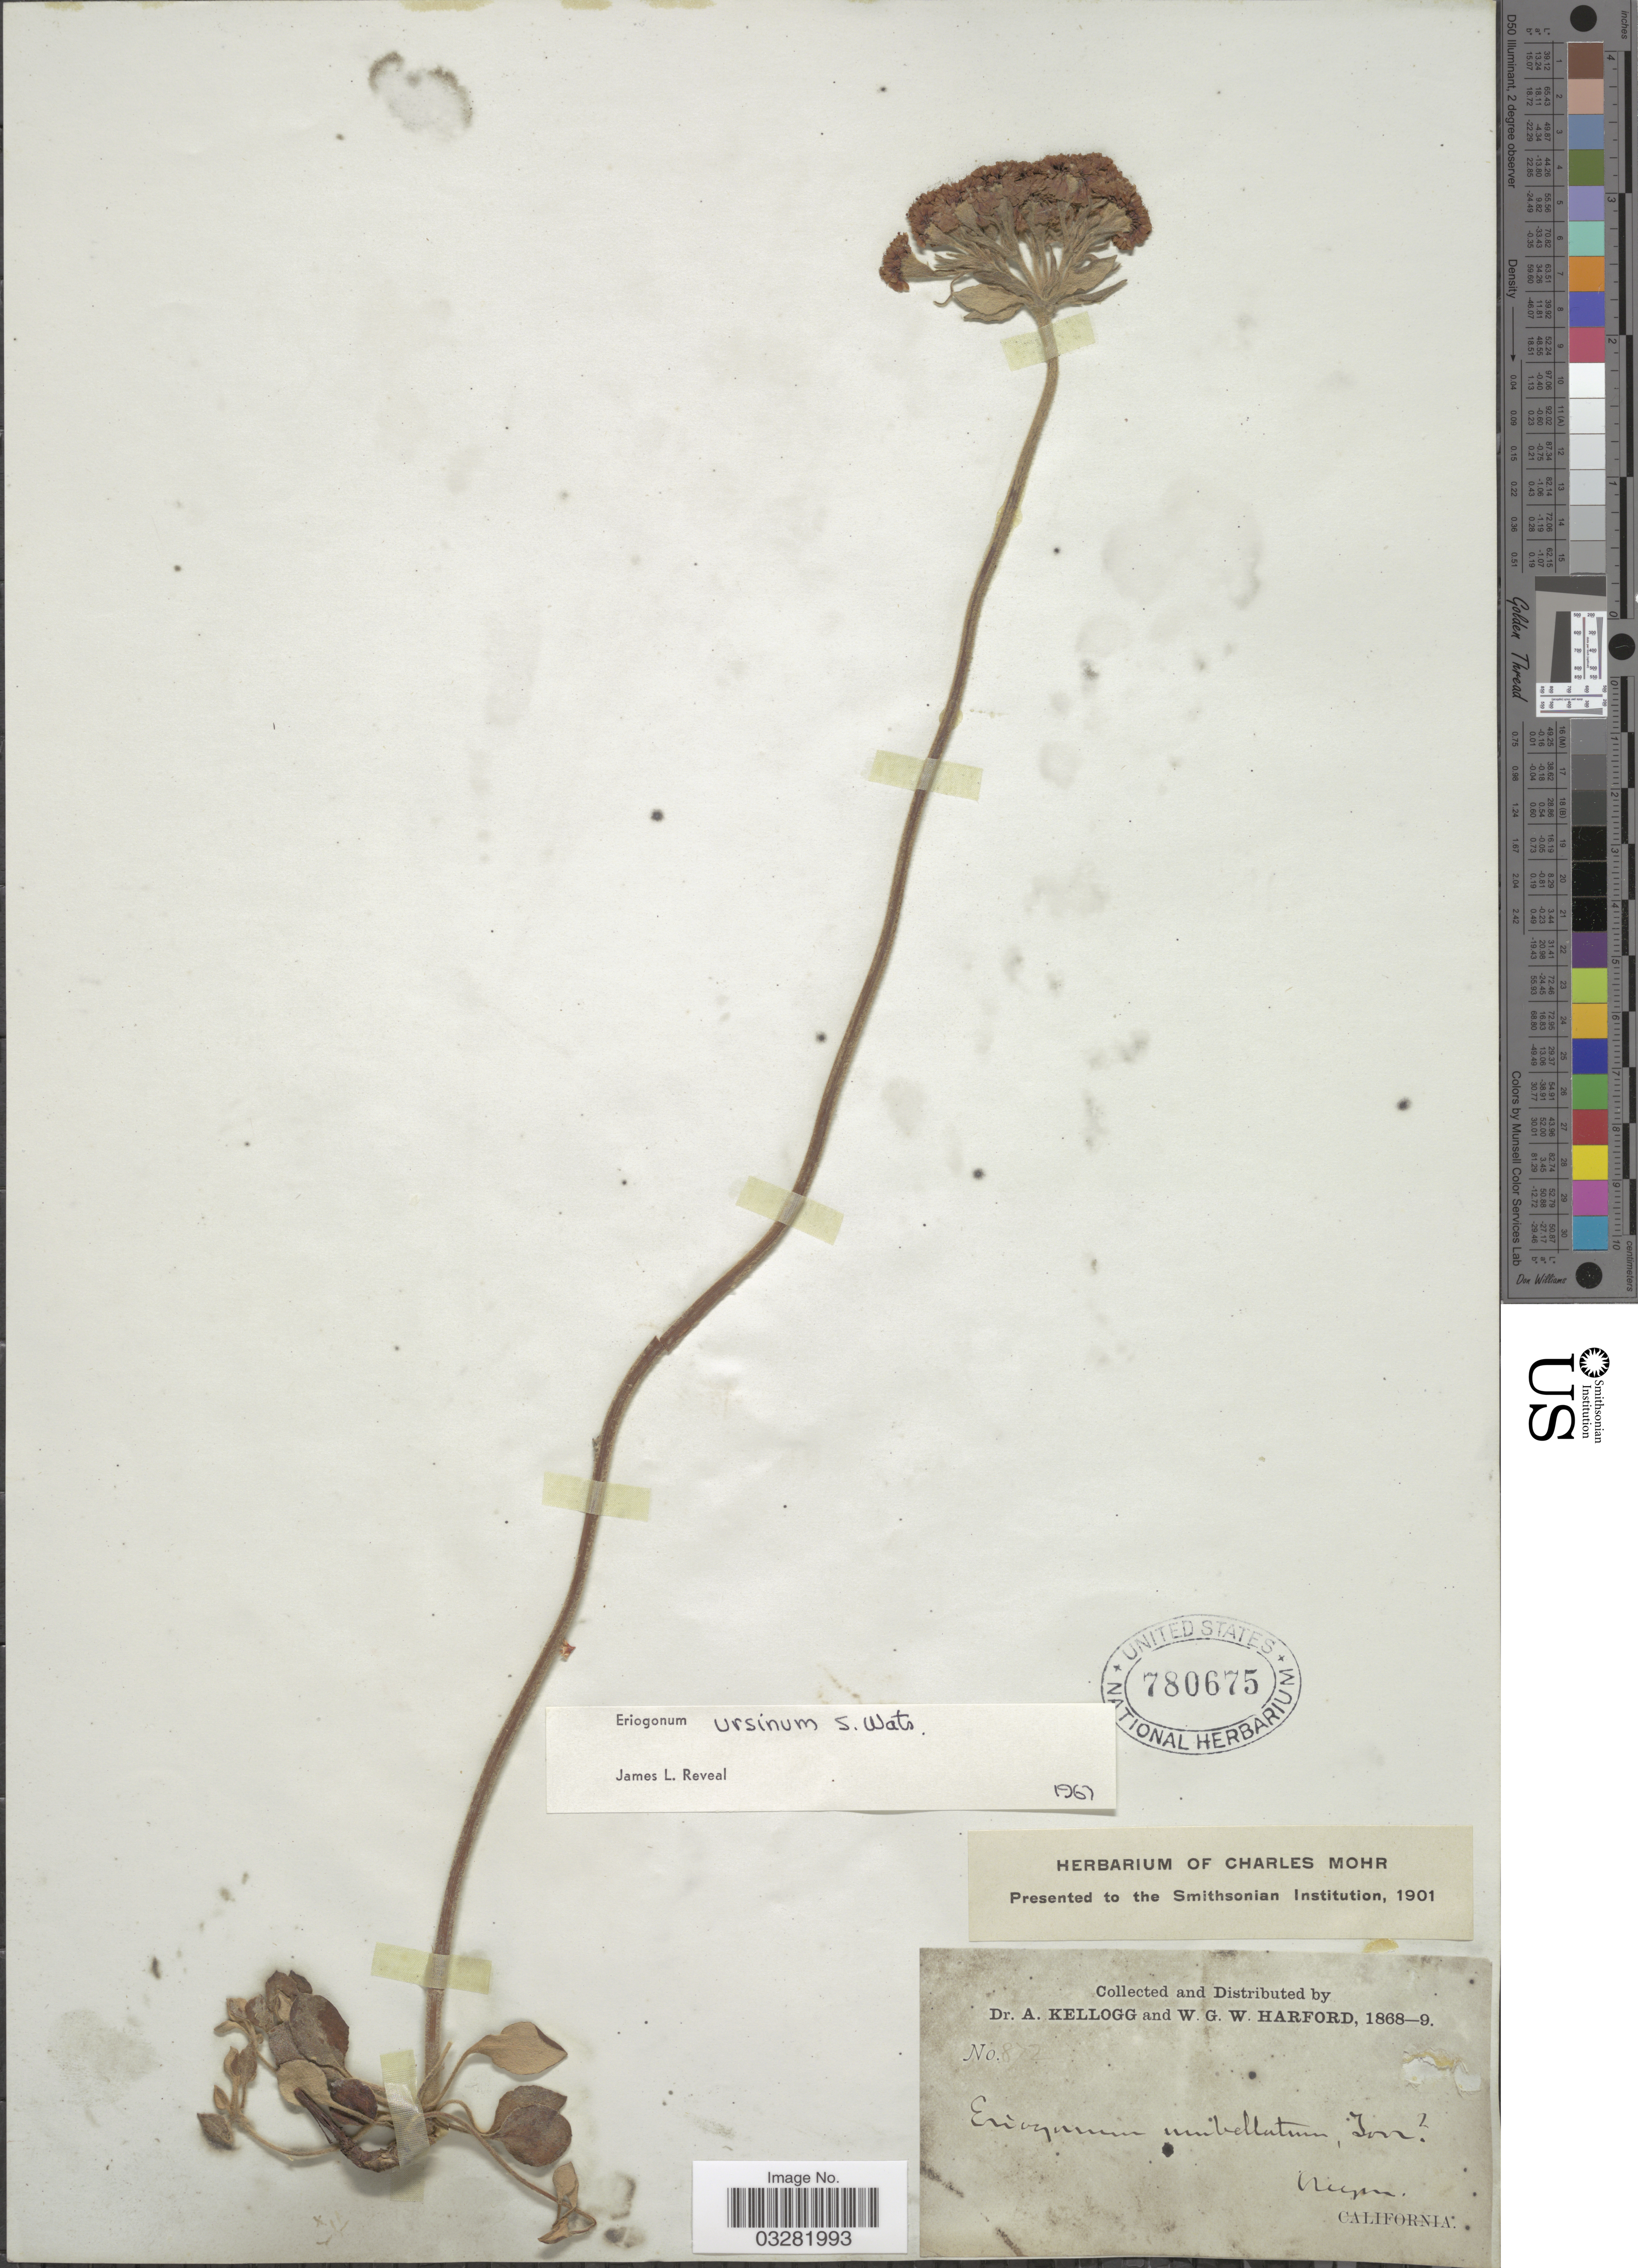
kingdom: Plantae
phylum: Tracheophyta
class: Magnoliopsida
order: Caryophyllales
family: Polygonaceae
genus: Eriogonum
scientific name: Eriogonum ursinum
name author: S. Watson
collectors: A. Kellogg & W. G. W. Harford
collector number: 872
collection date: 1868/1869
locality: Nupm. [interpreted]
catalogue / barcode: US 780675